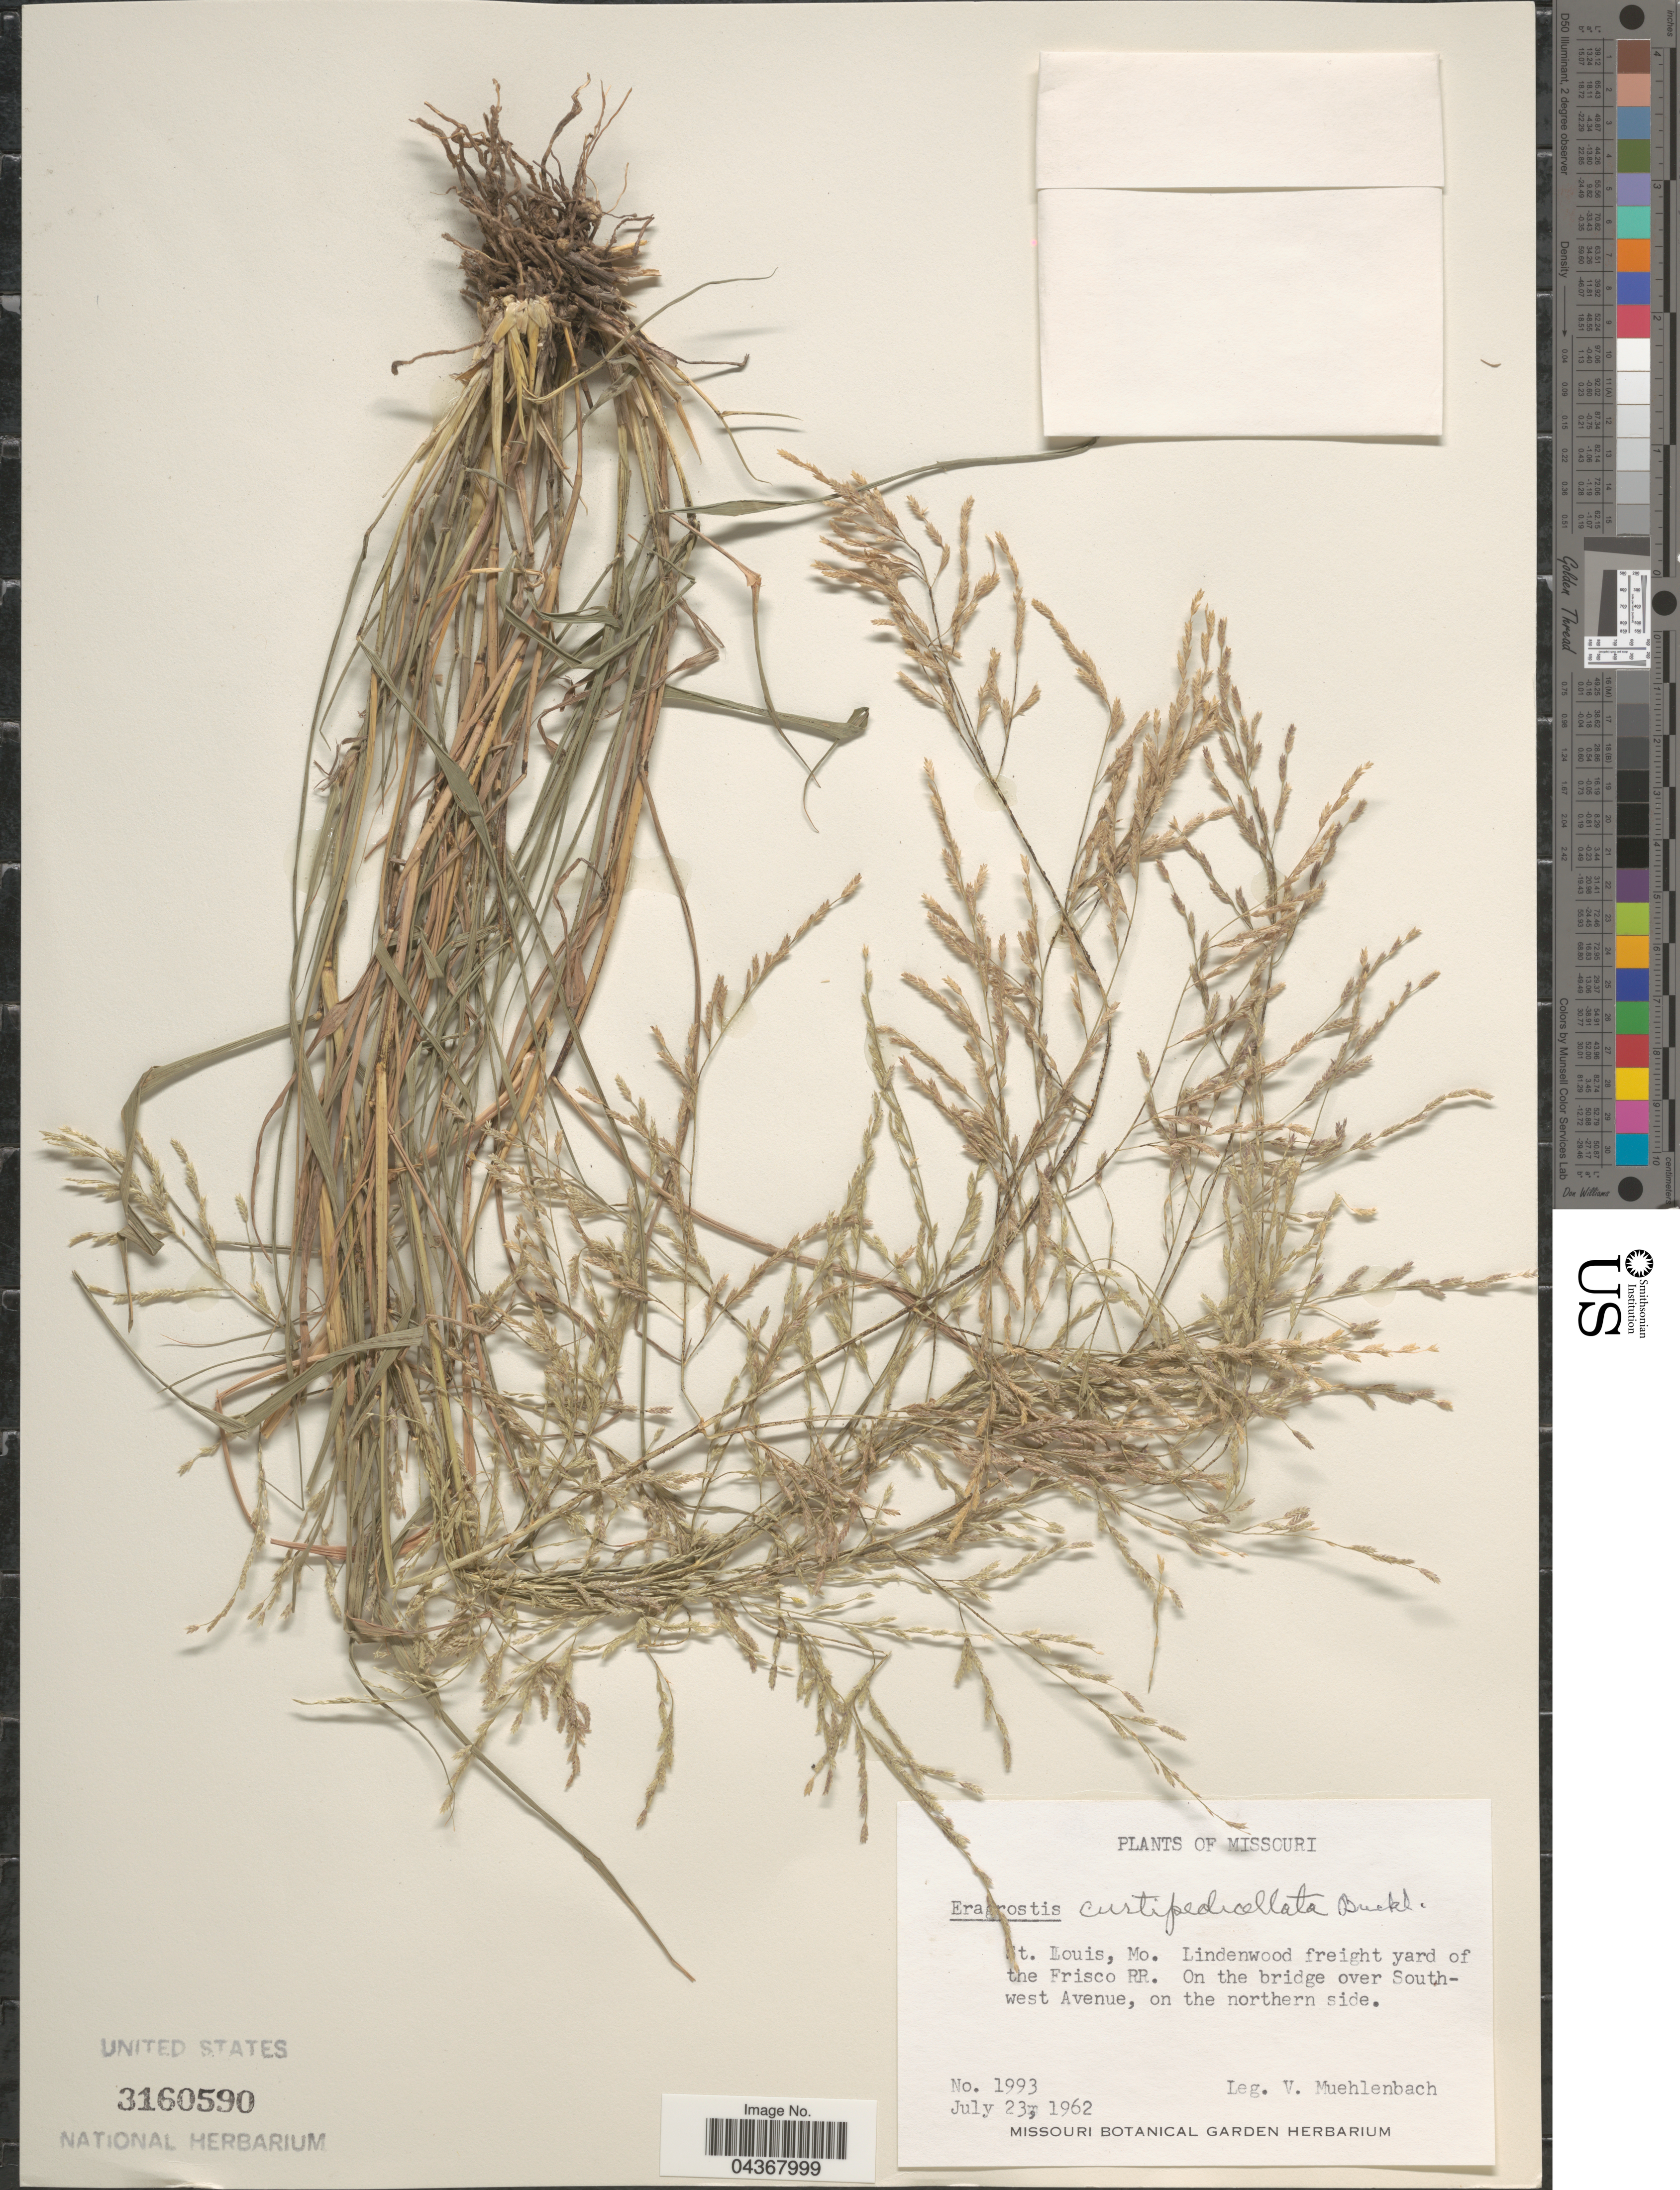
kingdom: Plantae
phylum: Tracheophyta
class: Liliopsida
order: Poales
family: Poaceae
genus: Eragrostis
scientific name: Eragrostis curtipedicellata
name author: Buckley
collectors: V. Muehlenbach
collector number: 1993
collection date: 1962-07-23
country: United States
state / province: Missouri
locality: St. Louis, Mo. Lindenwood freight yard of the Frisco RR. On the bridge over South-west Avenue, on the northern side.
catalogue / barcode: US 3160590